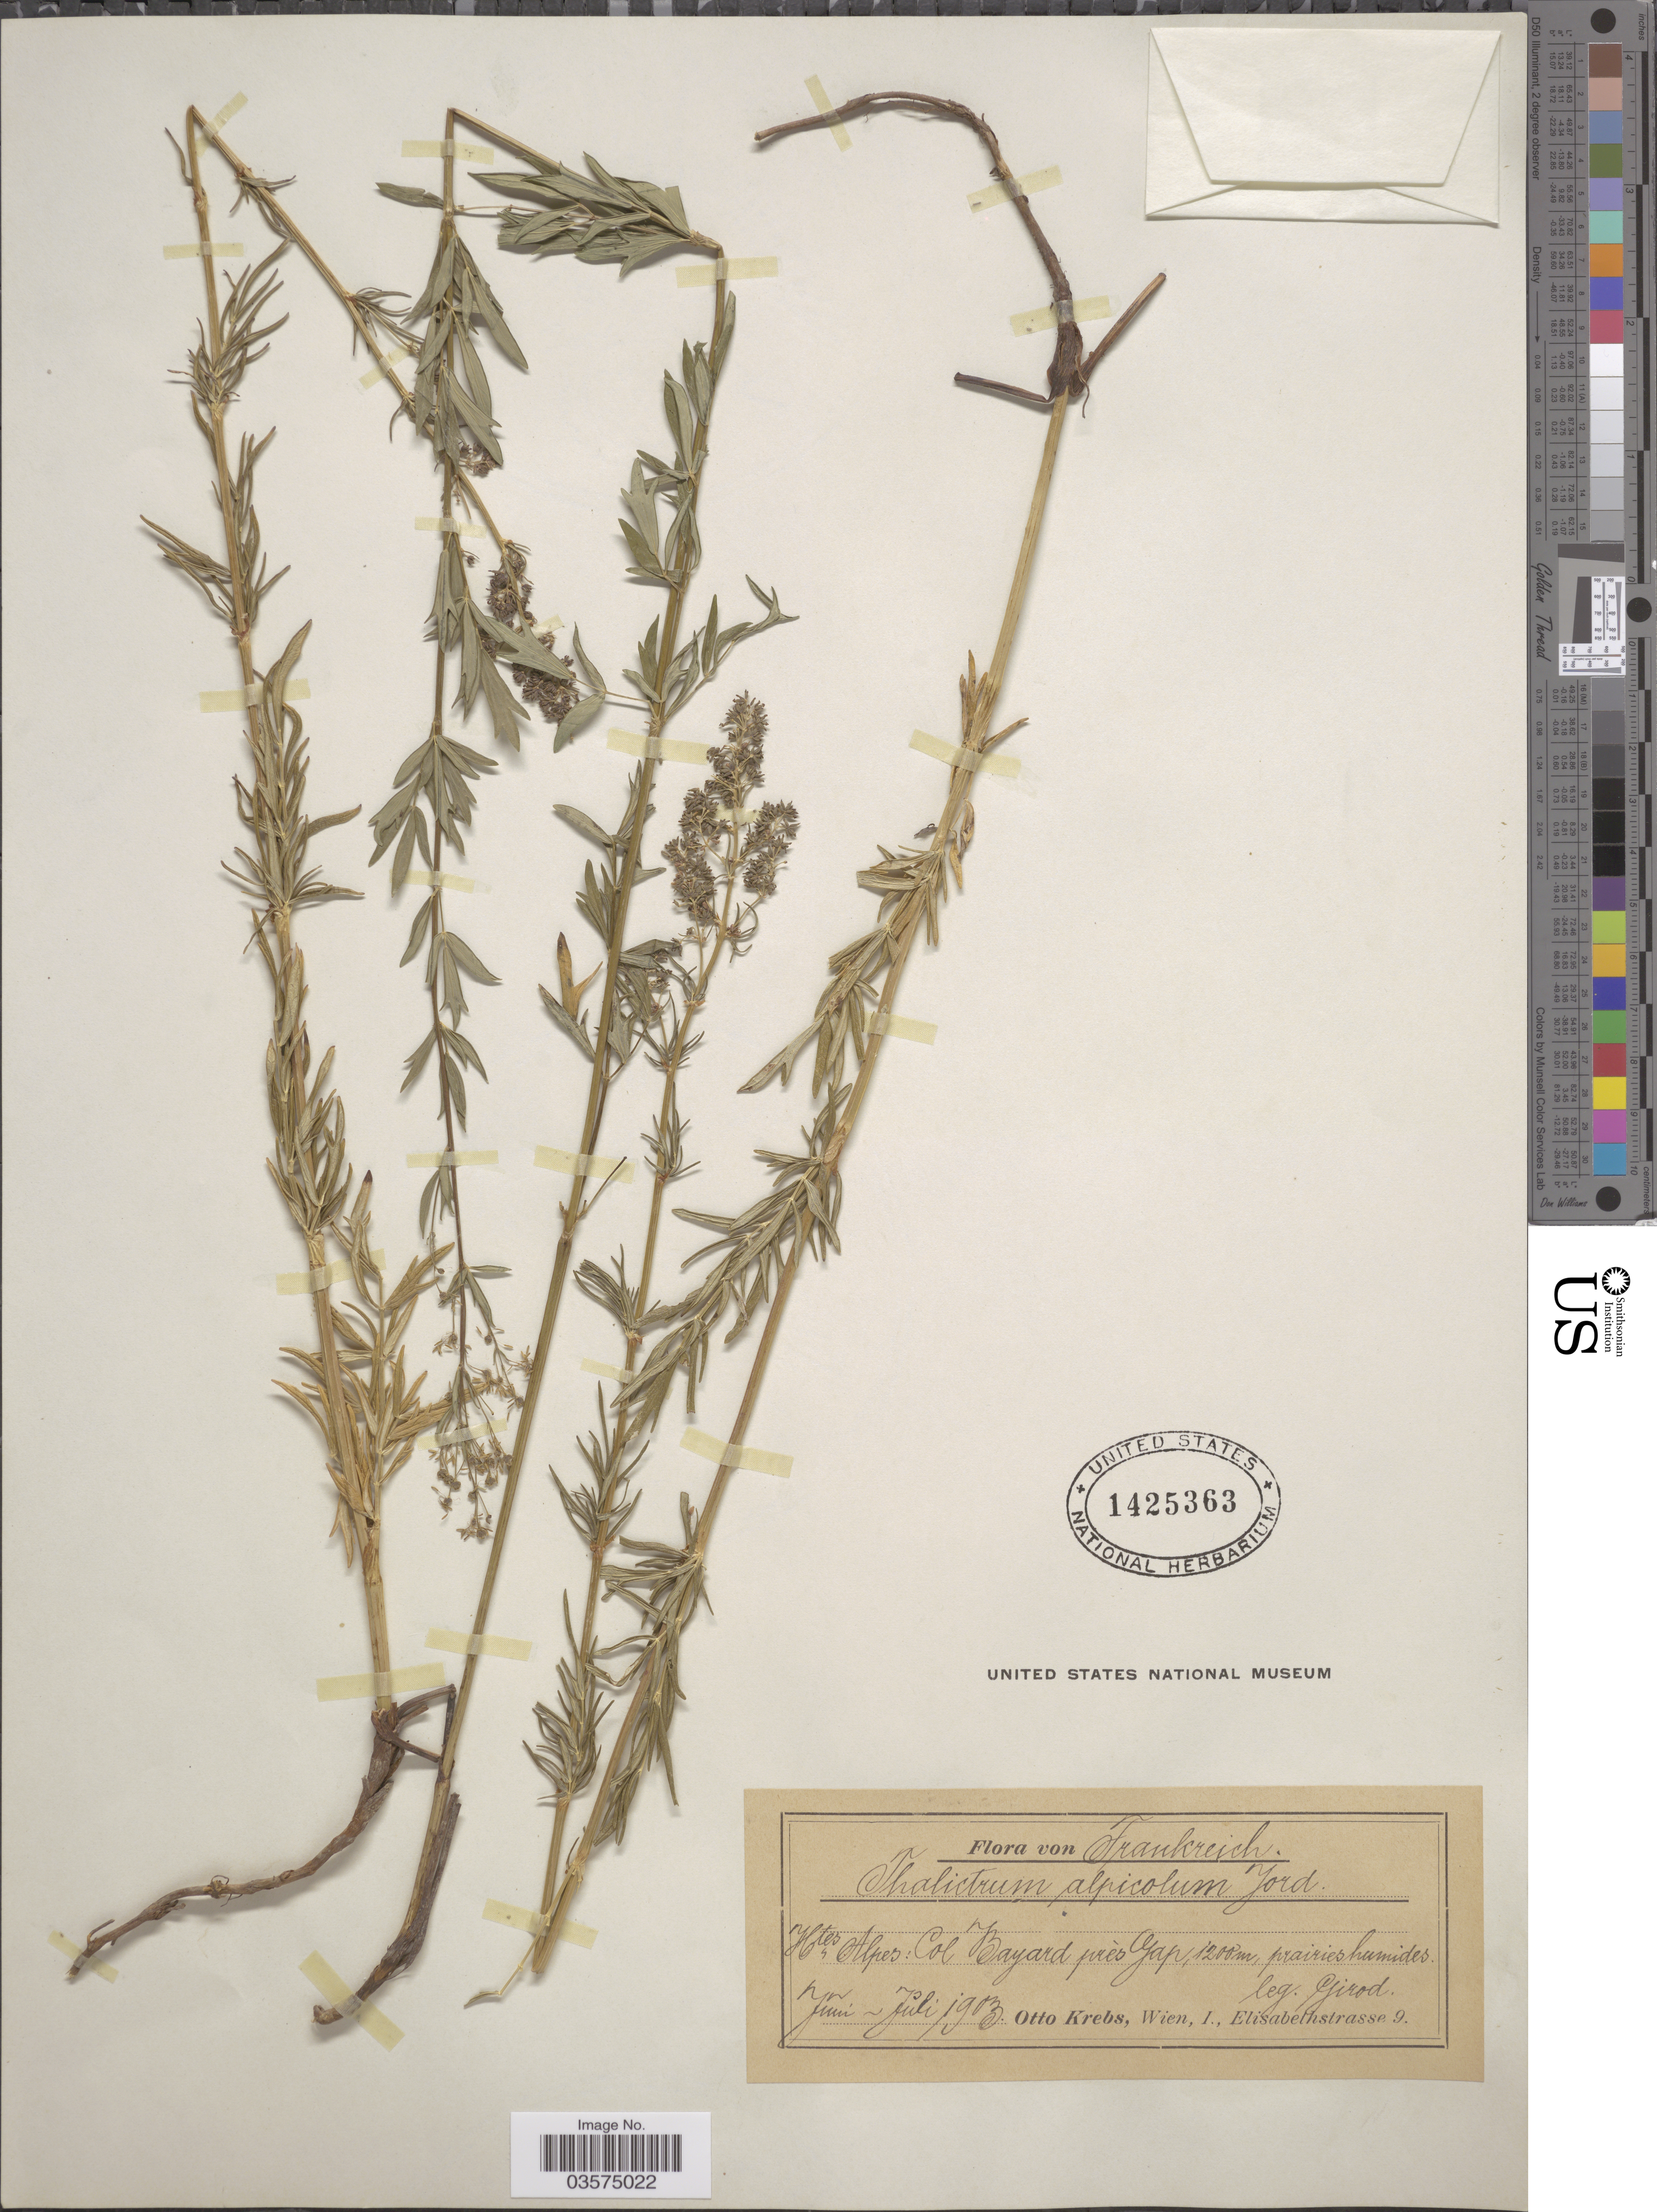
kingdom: Plantae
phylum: Tracheophyta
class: Magnoliopsida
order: Ranunculales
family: Ranunculaceae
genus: Thalictrum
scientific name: Thalictrum alpicolum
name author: Jord.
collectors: Girod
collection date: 1903-06/1903-07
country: France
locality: Frankreich. Htes. Alpes: Col Bayard près Gap, prairies humides.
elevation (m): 1200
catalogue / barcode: US 1425363